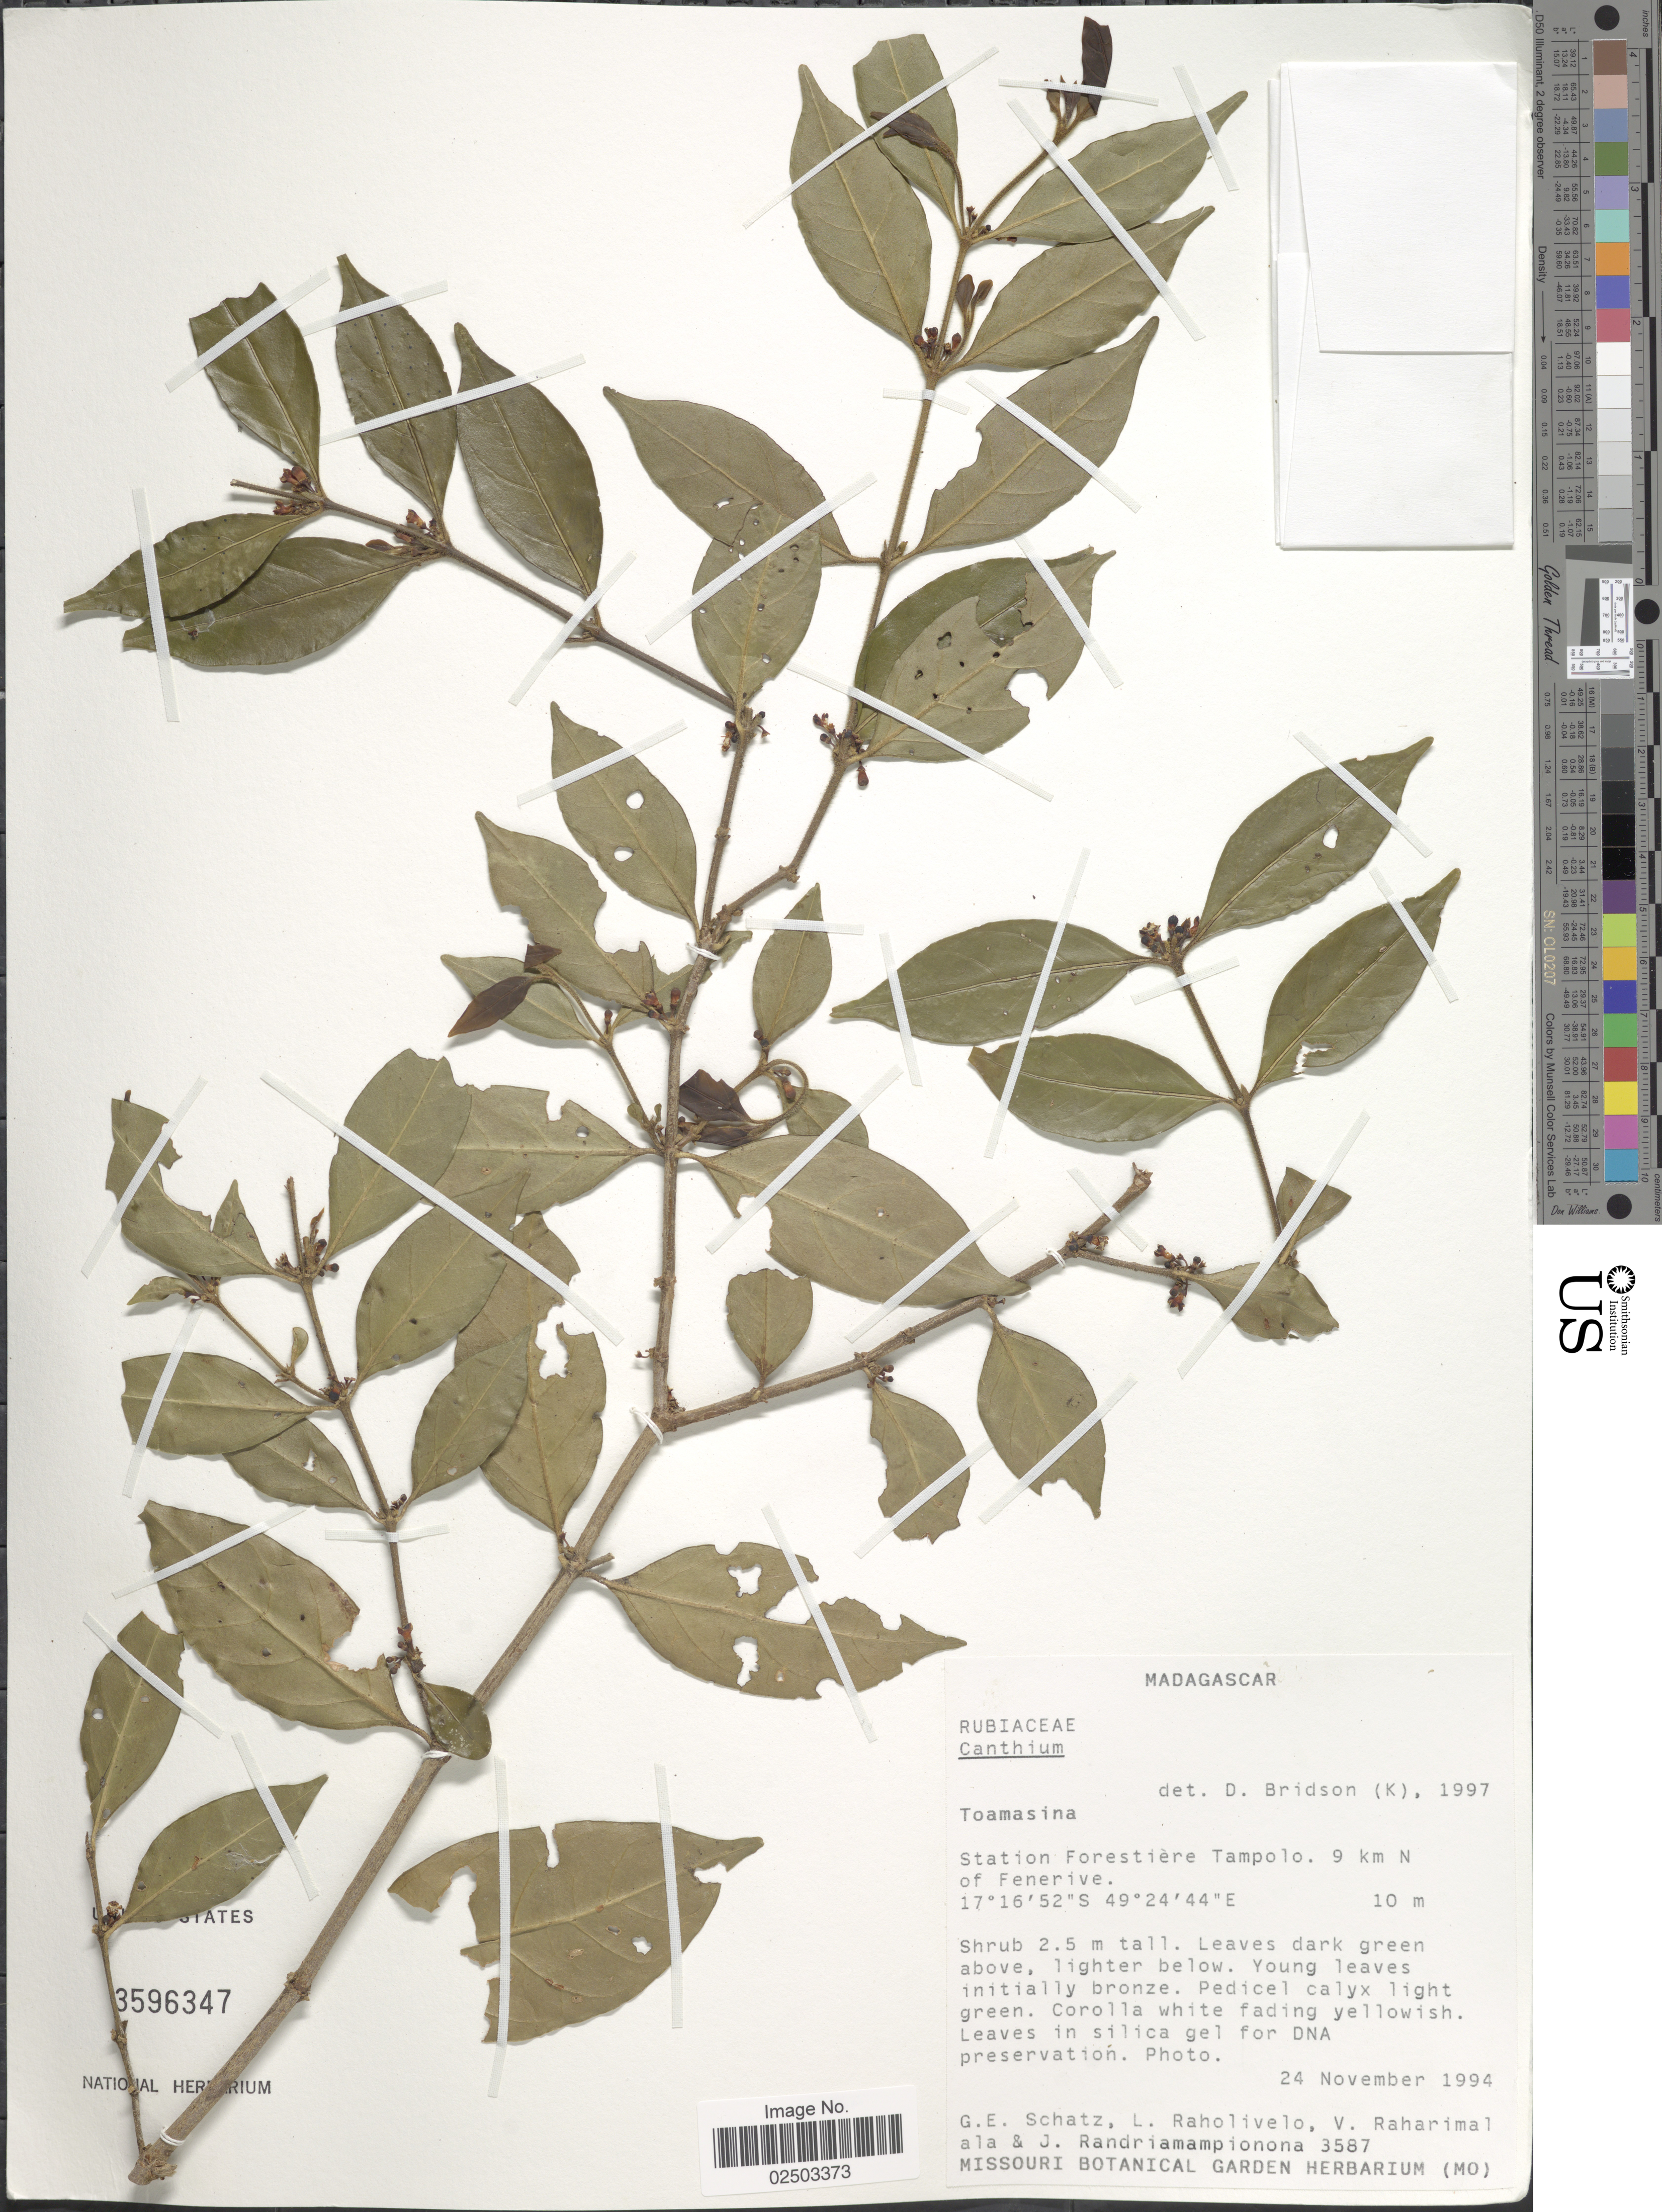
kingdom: Plantae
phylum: Tracheophyta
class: Magnoliopsida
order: Gentianales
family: Rubiaceae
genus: Bridsonia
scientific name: Bridsonia chamaedendrum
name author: (Kuntze) Verstraete & A.E. van Wyk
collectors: G. Schatz, L. Raholivelo, V. Raharimalala & J. Randriamampionona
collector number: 3587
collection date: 1994-11-24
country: Madagascar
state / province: Analanjirofo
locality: Station Forestiere Tampolo, 9 km N of Fenerive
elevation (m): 10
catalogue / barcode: US 3596347